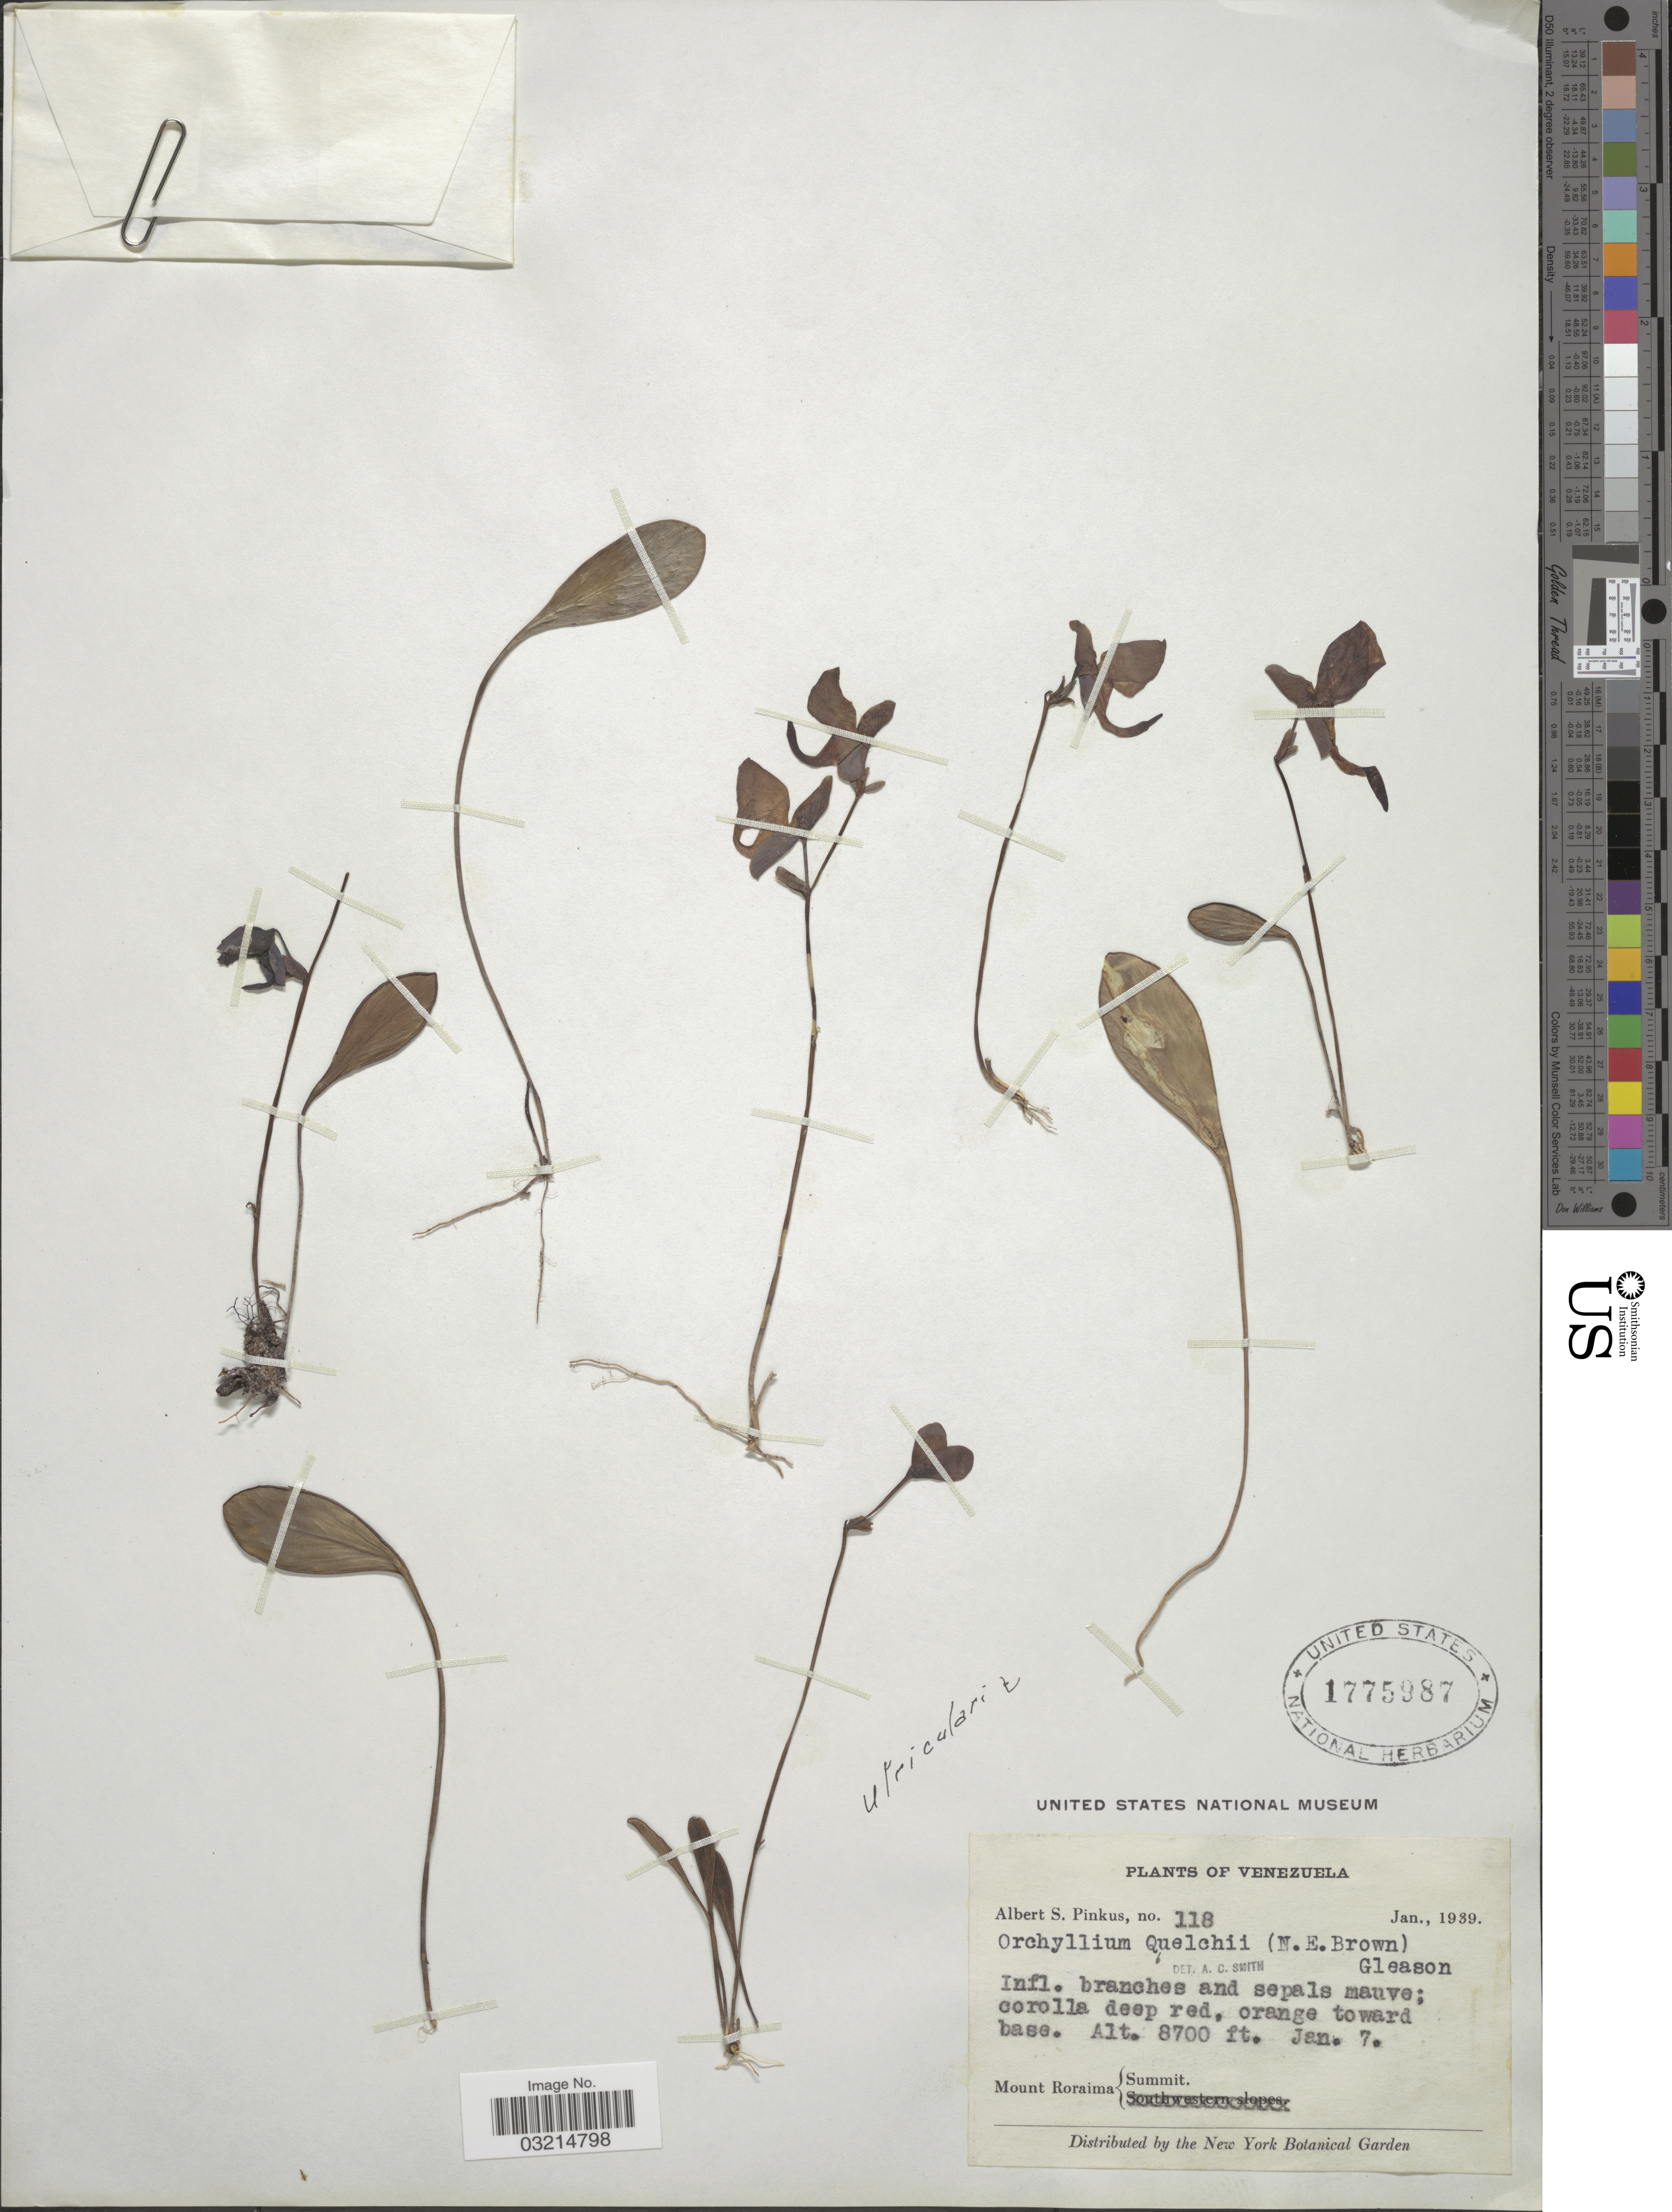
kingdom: Plantae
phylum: Tracheophyta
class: Magnoliopsida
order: Lamiales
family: Lentibulariaceae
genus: Pinguicula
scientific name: Pinguicula sp.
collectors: A. Pinkus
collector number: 118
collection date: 1939-01-07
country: Venezuela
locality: Mount Roraima, Summit.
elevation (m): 2652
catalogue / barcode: US 1775987